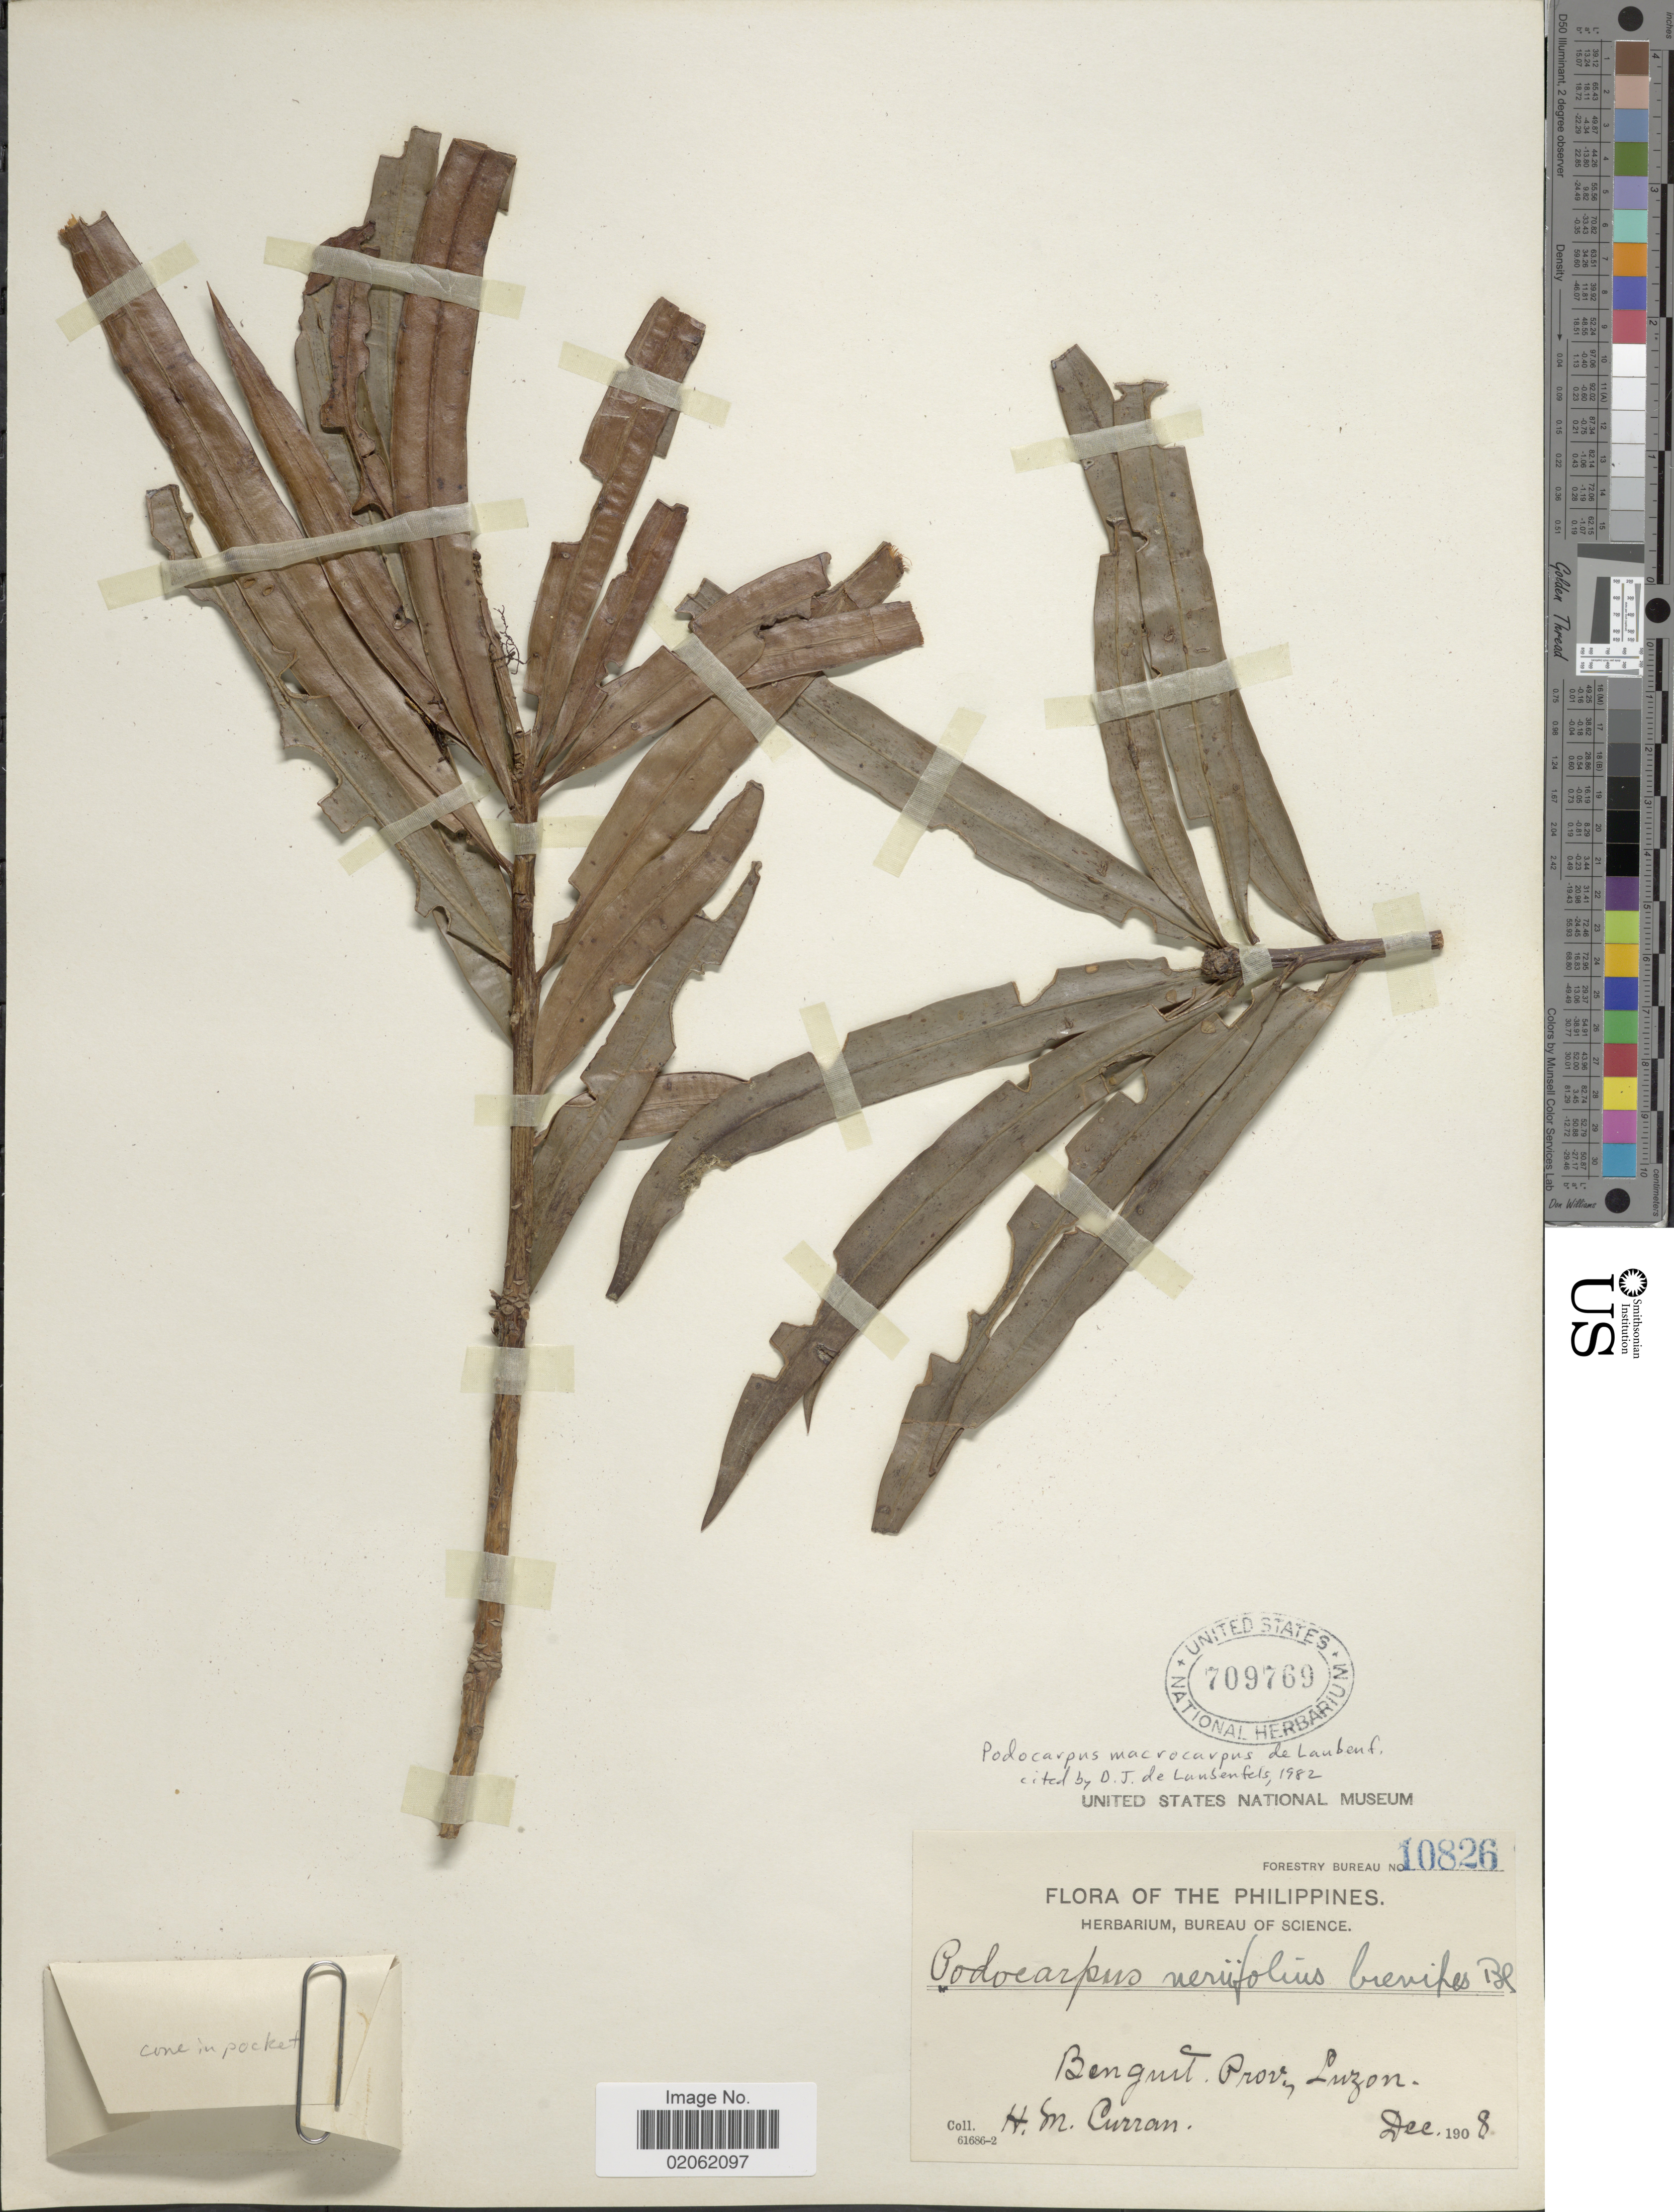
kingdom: Plantae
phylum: Tracheophyta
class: Pinopsida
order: Pinales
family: Podocarpaceae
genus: Podocarpus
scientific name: Podocarpus macrocarpus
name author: de Laub.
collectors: H. M. Curran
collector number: Forestry Bureau 10826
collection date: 1908-12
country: Philippines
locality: Benguet. Prov, Luzon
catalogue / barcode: US 709769